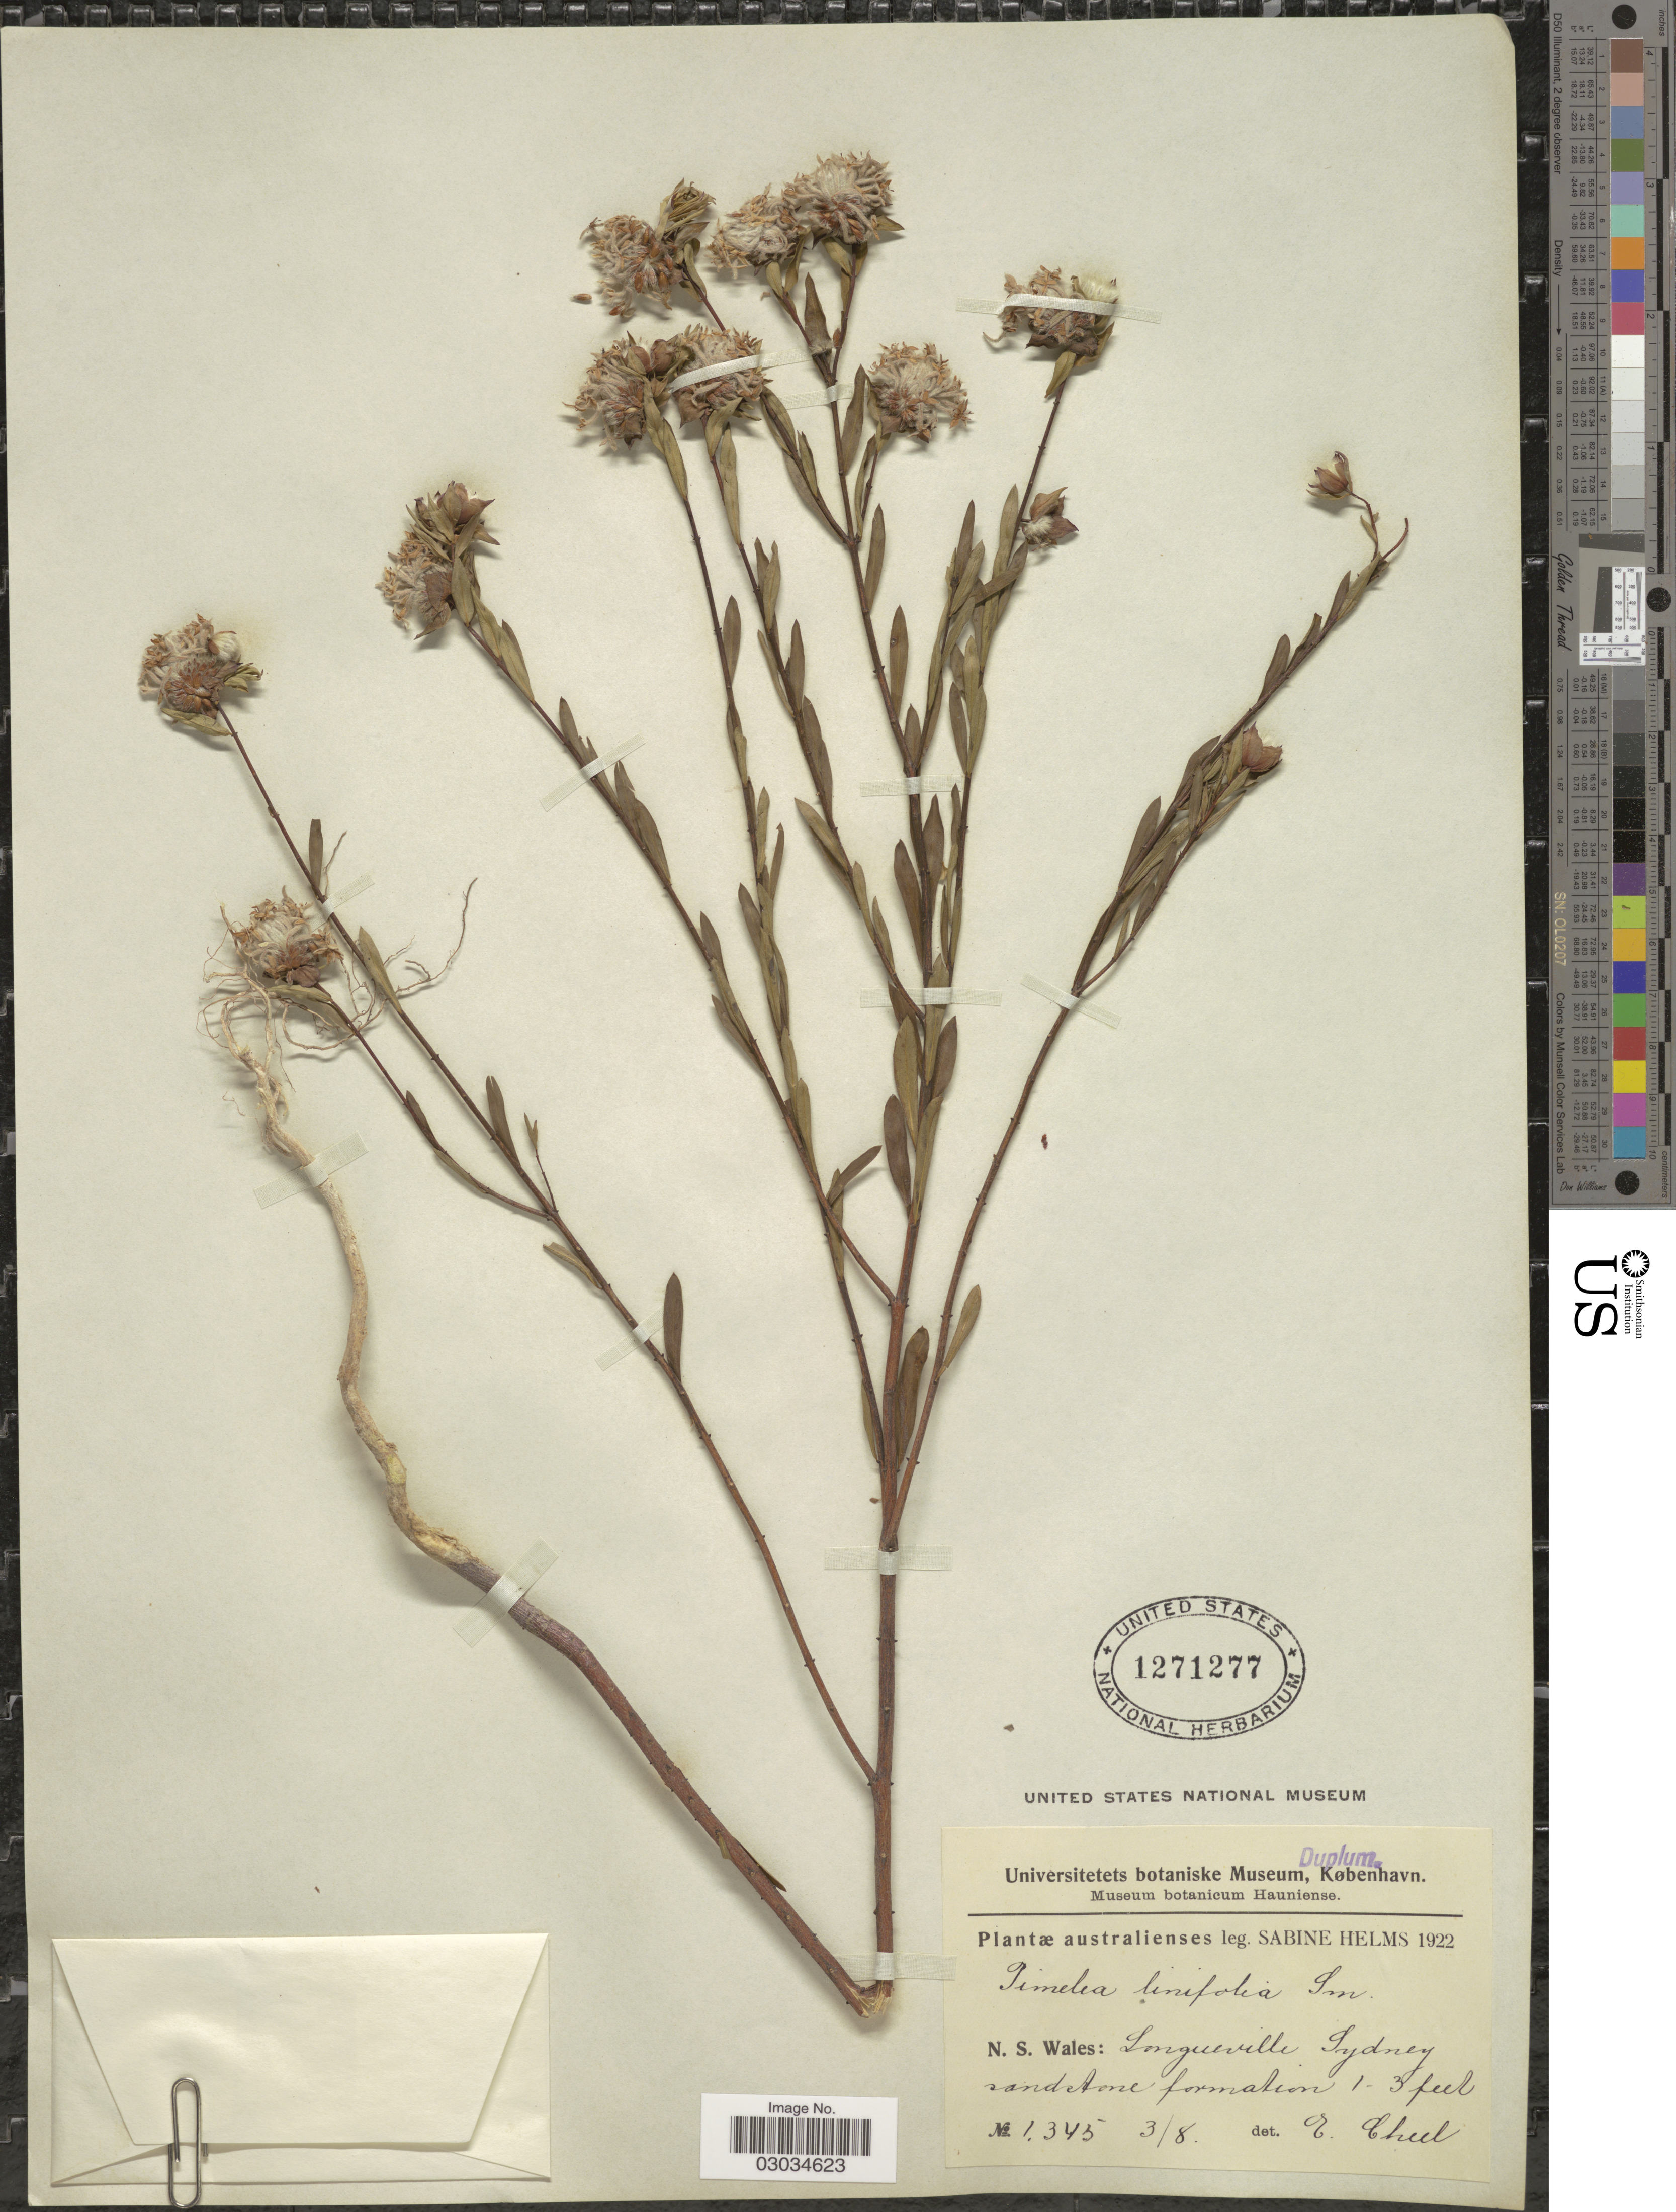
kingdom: Plantae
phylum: Tracheophyta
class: Magnoliopsida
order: Malvales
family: Thymelaeaceae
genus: Pimelea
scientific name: Pimelea linifolia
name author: Sm.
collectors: S. Helms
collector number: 1345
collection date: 1922-08-03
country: Australia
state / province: New South Wales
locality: N.S. Wales: Longueville. Sydney.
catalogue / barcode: US 1271277